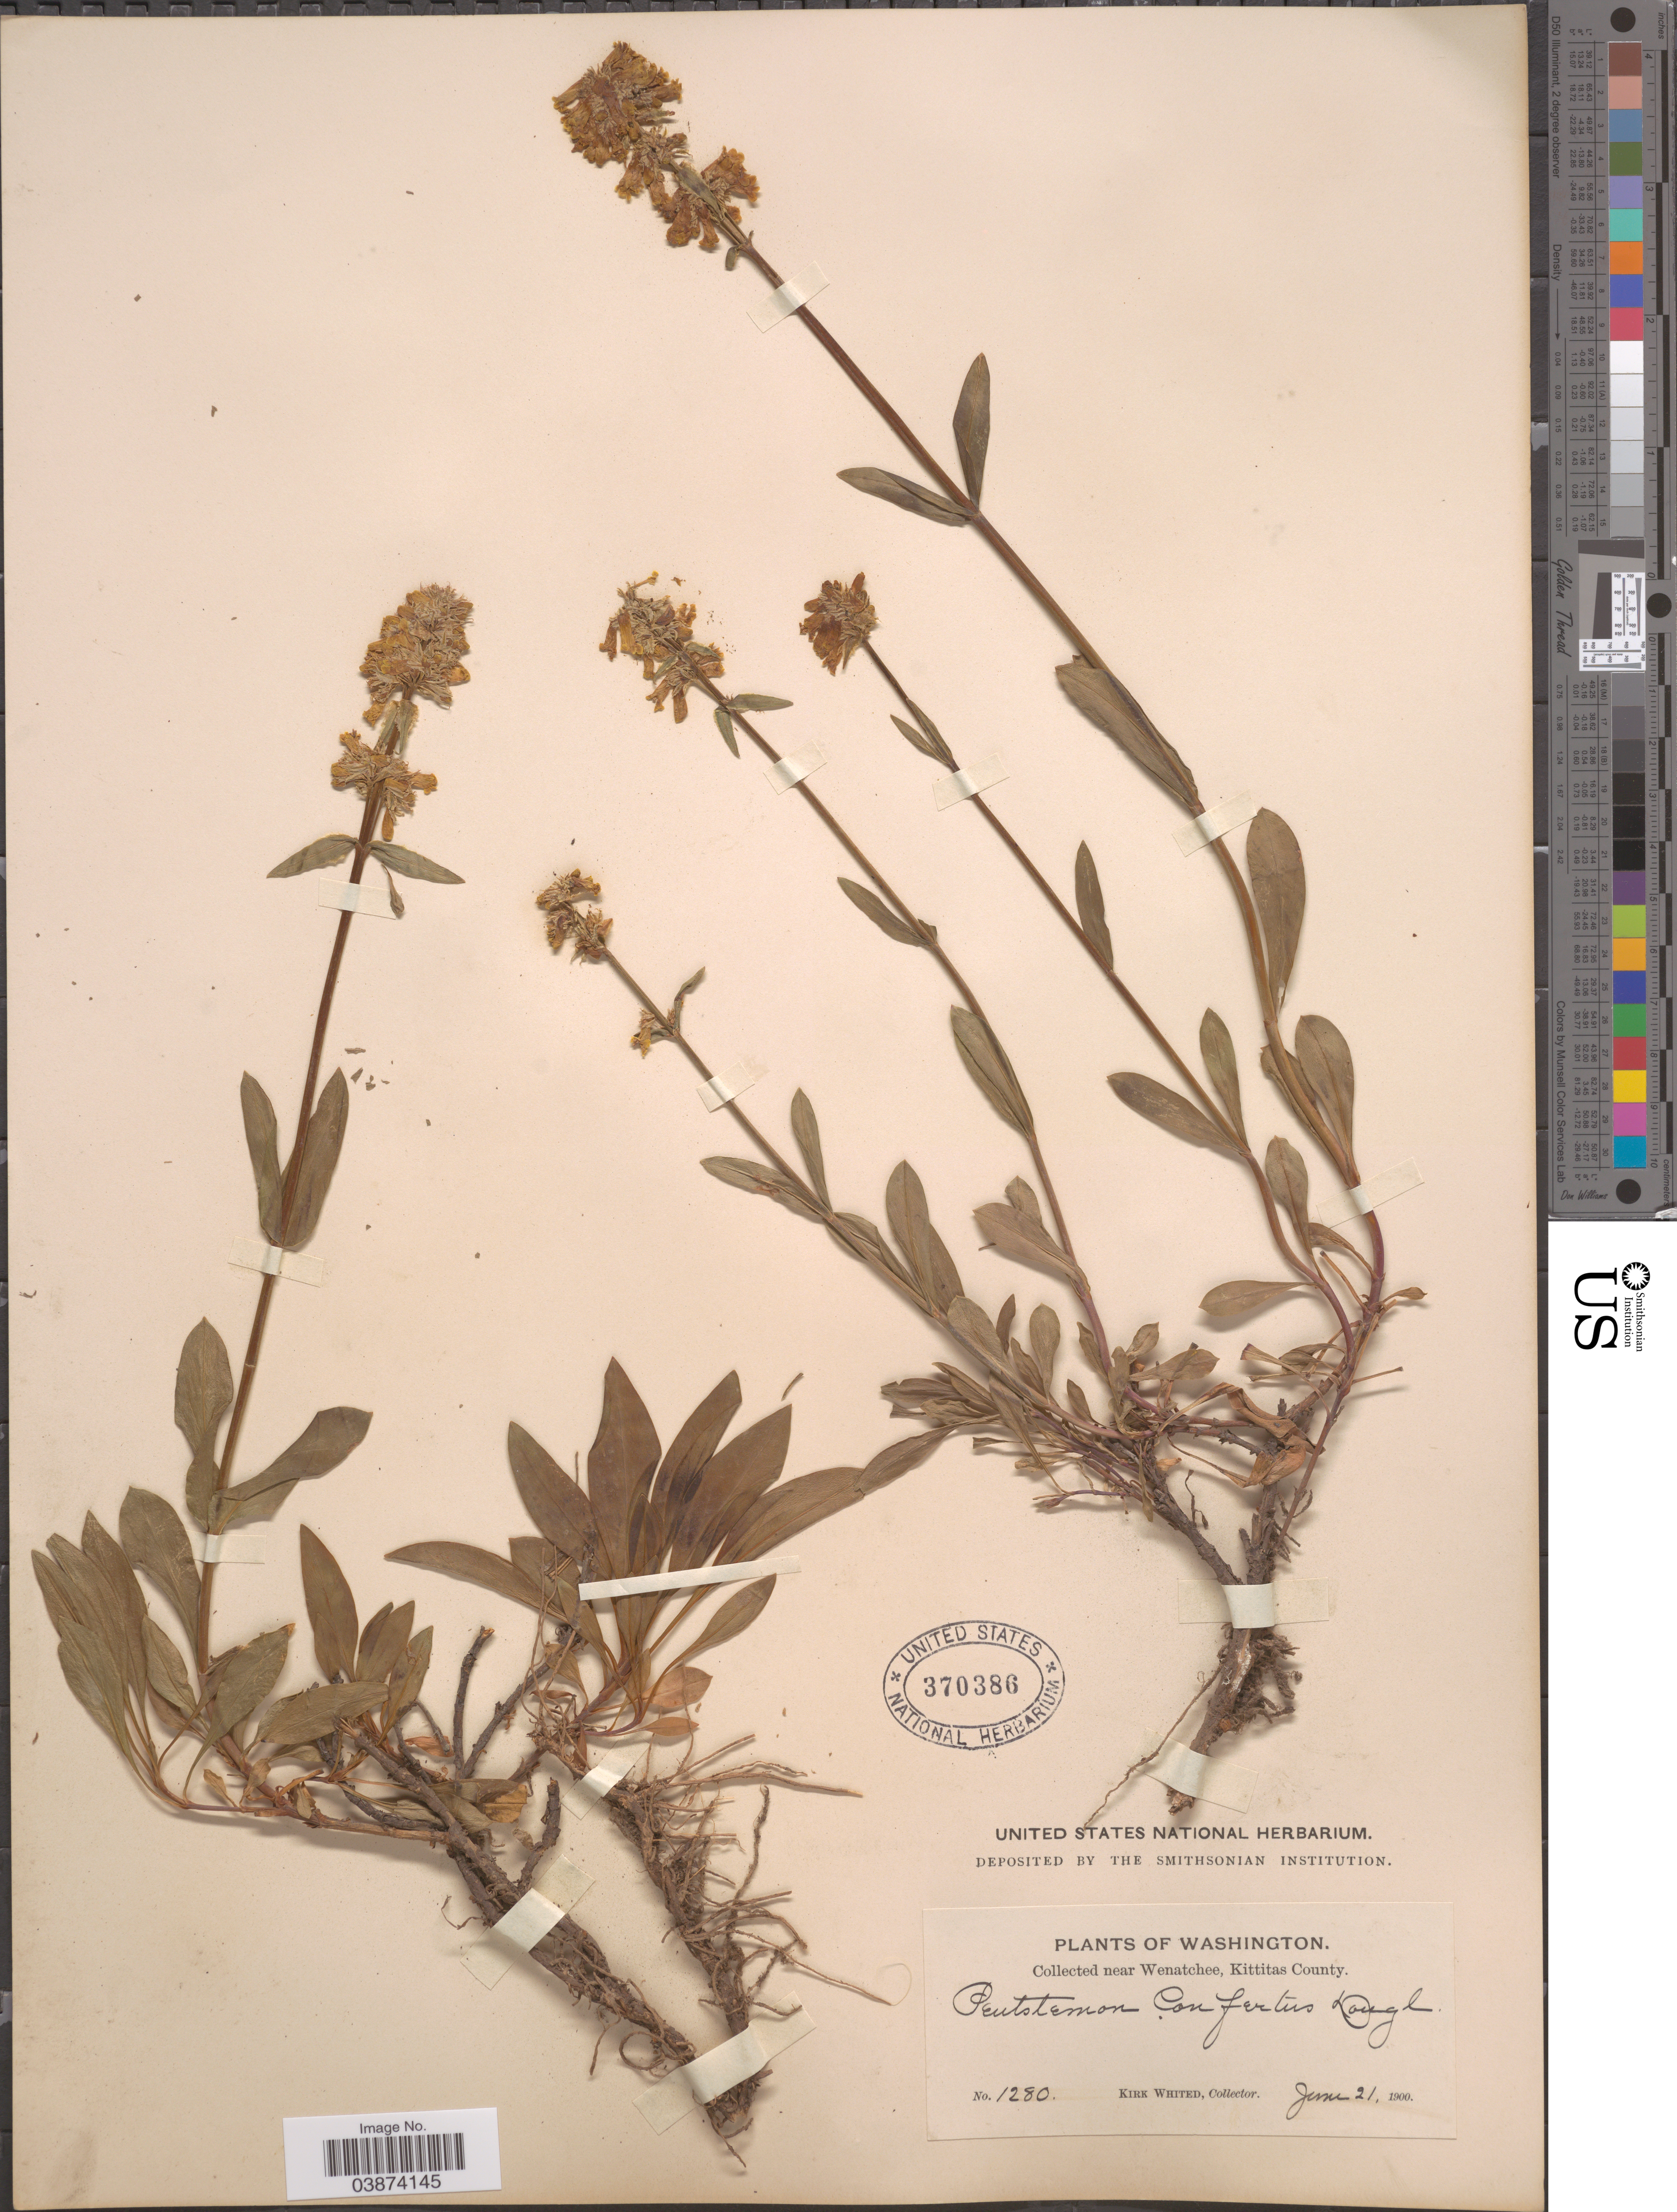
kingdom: Plantae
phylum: Tracheophyta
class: Magnoliopsida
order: Lamiales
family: Plantaginaceae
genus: Penstemon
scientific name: Penstemon confertus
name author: Douglas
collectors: K. Whited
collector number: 1280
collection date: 1900-06-21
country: United States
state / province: Washington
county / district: Kittitas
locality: Near Wenatchee, Kittitas COunty.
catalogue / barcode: US 370386